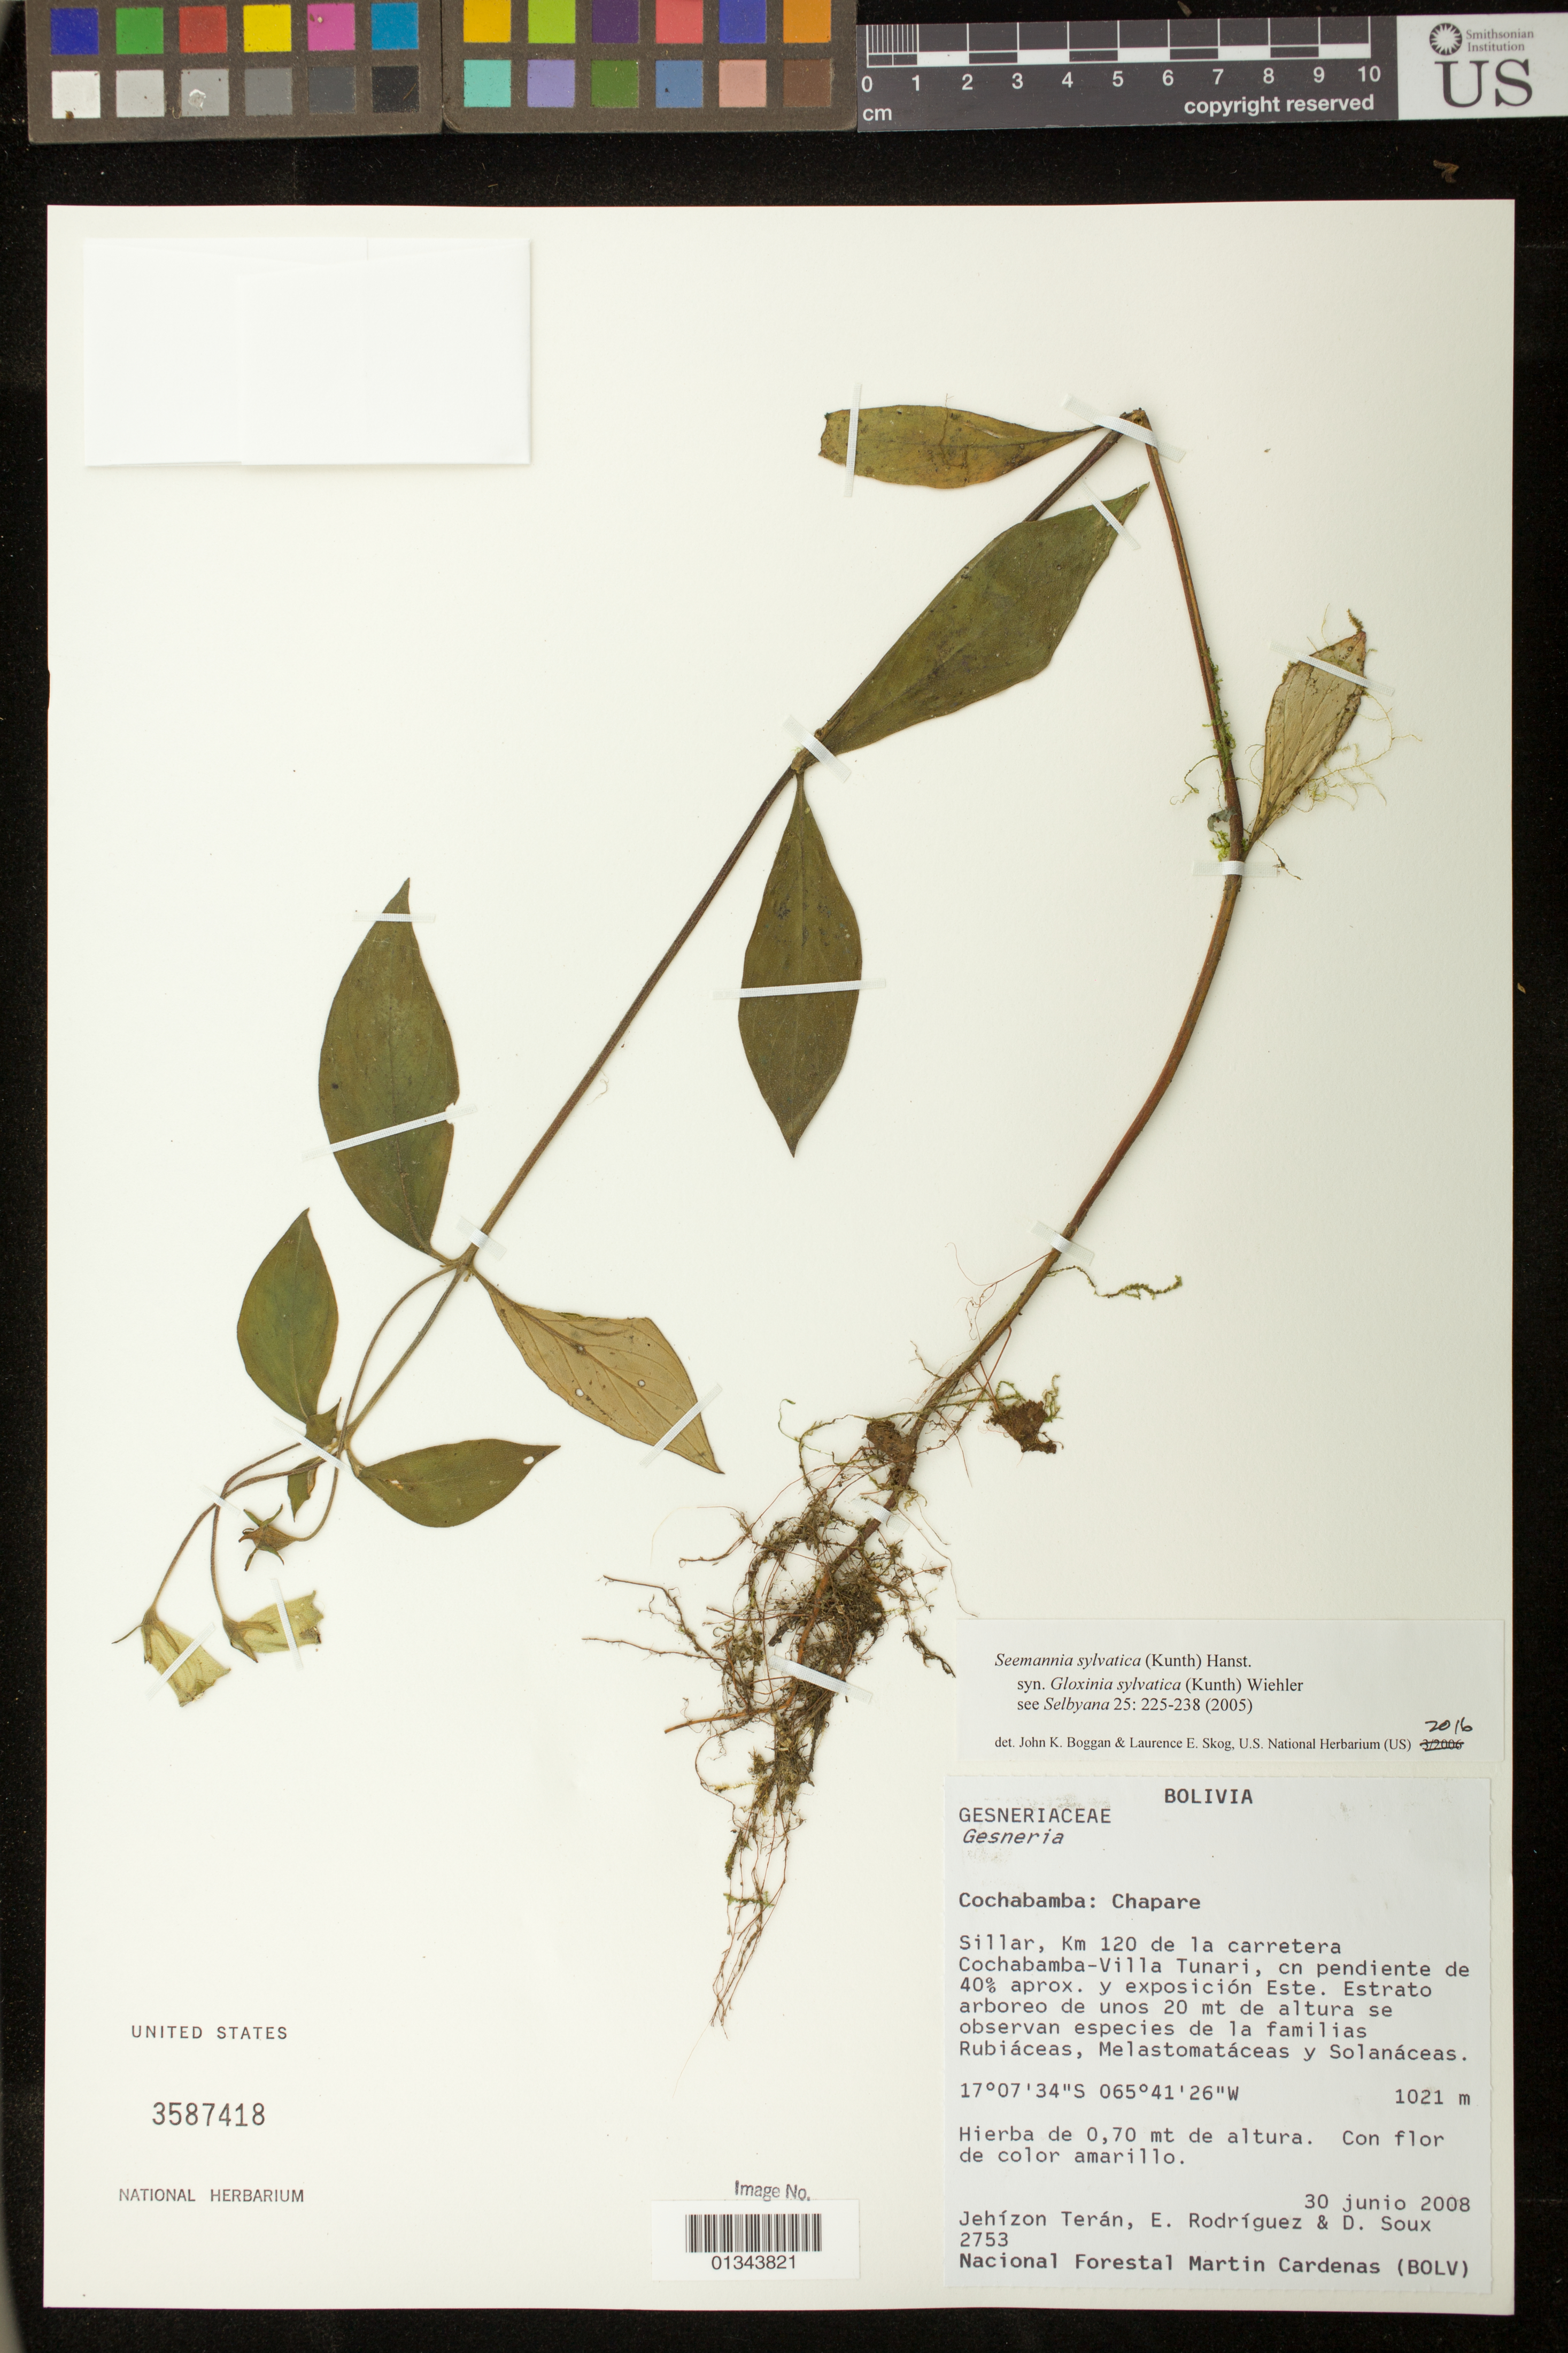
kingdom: Plantae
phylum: Tracheophyta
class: Magnoliopsida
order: Lamiales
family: Gesneriaceae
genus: Seemannia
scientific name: Seemannia sylvatica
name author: (Kunth) Hanst.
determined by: Boggan, J. K.; Skog, L. E.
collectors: J. Teran, E. Rodriguez & D. Soux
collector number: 2753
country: Bolivia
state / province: Cochabamba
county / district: Chaparé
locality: Sillar, Km 120 de la carretera Cochabamba-Villa Tunari, cn pendiente de 40% aprox. y esposicion Este.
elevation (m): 1021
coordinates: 17 07 34 S, 65 41 26 W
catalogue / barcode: US 3587418